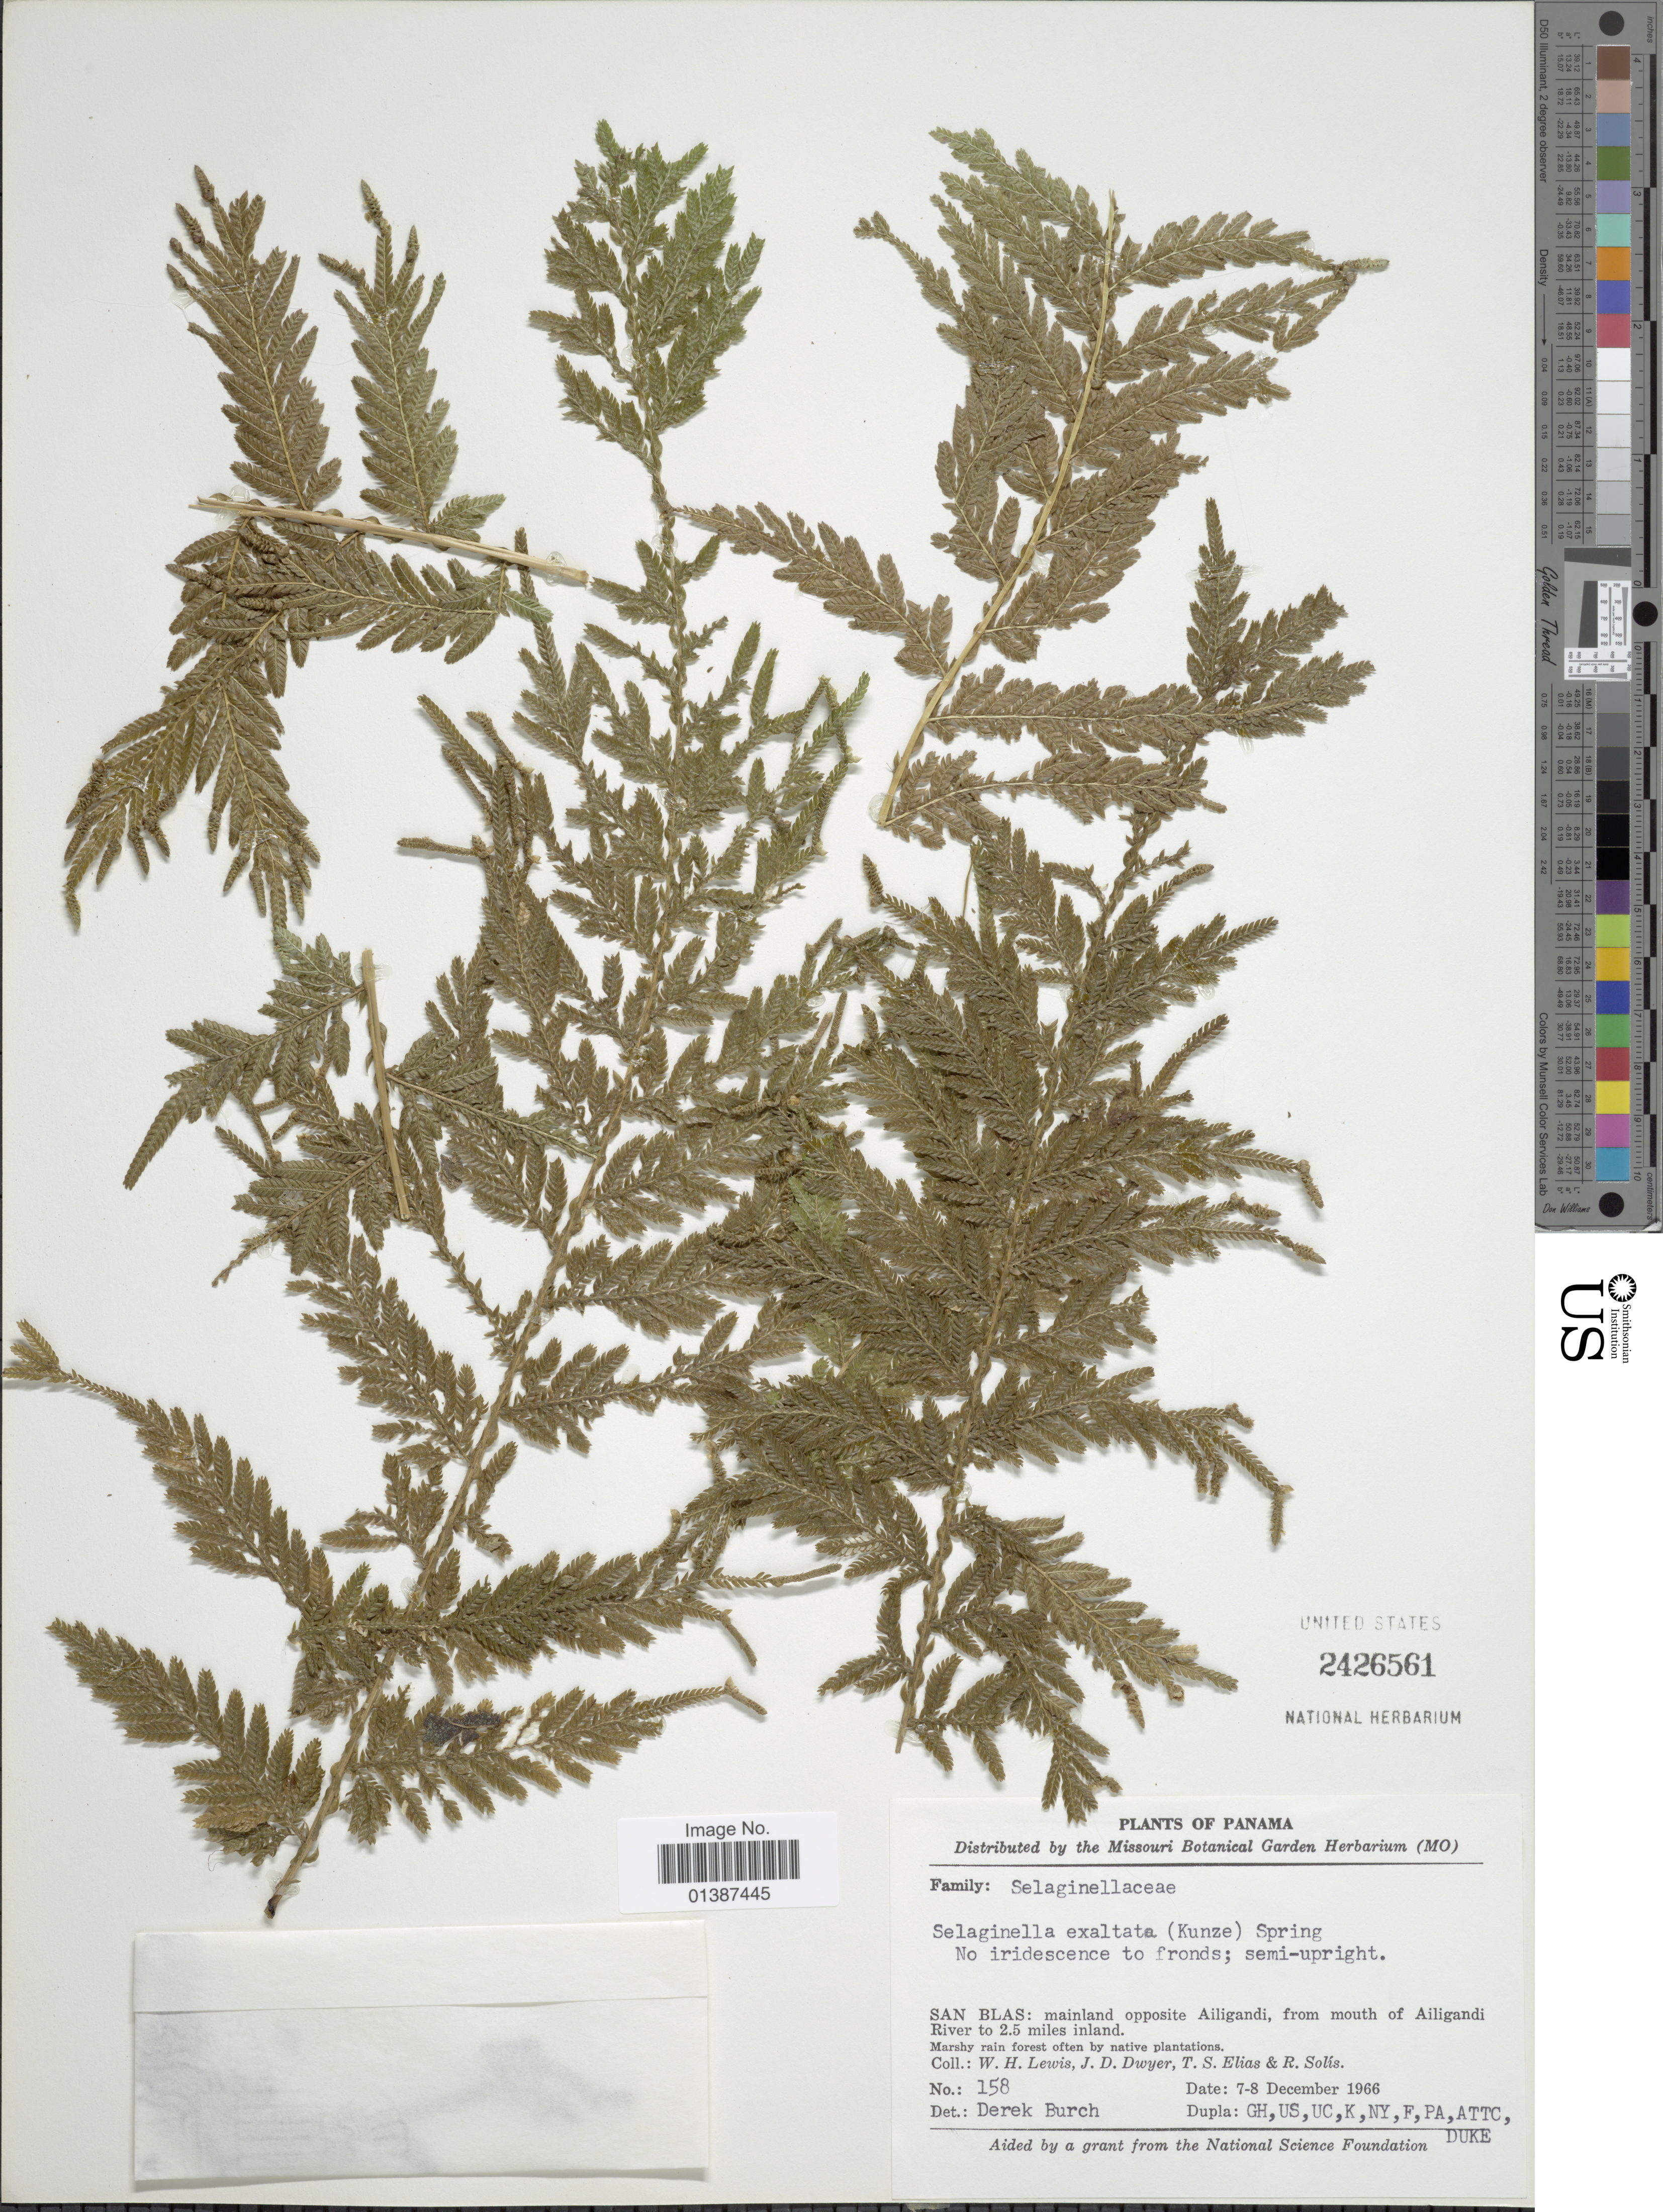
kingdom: Plantae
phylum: Tracheophyta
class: Lycopodiopsida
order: Selaginellales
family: Selaginellaceae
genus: Selaginella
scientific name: Selaginella exaltata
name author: (Kunze) Spring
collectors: W. H. Lewis, J. D. Dwyer, T. S. Elias & R. Solis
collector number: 158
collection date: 1966-12-07/1966-12-08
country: Panama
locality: San Blas: mainland opposite Ailigandi, from mouth of Ailgandi River to 2.5 miles inland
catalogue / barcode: US 2426561